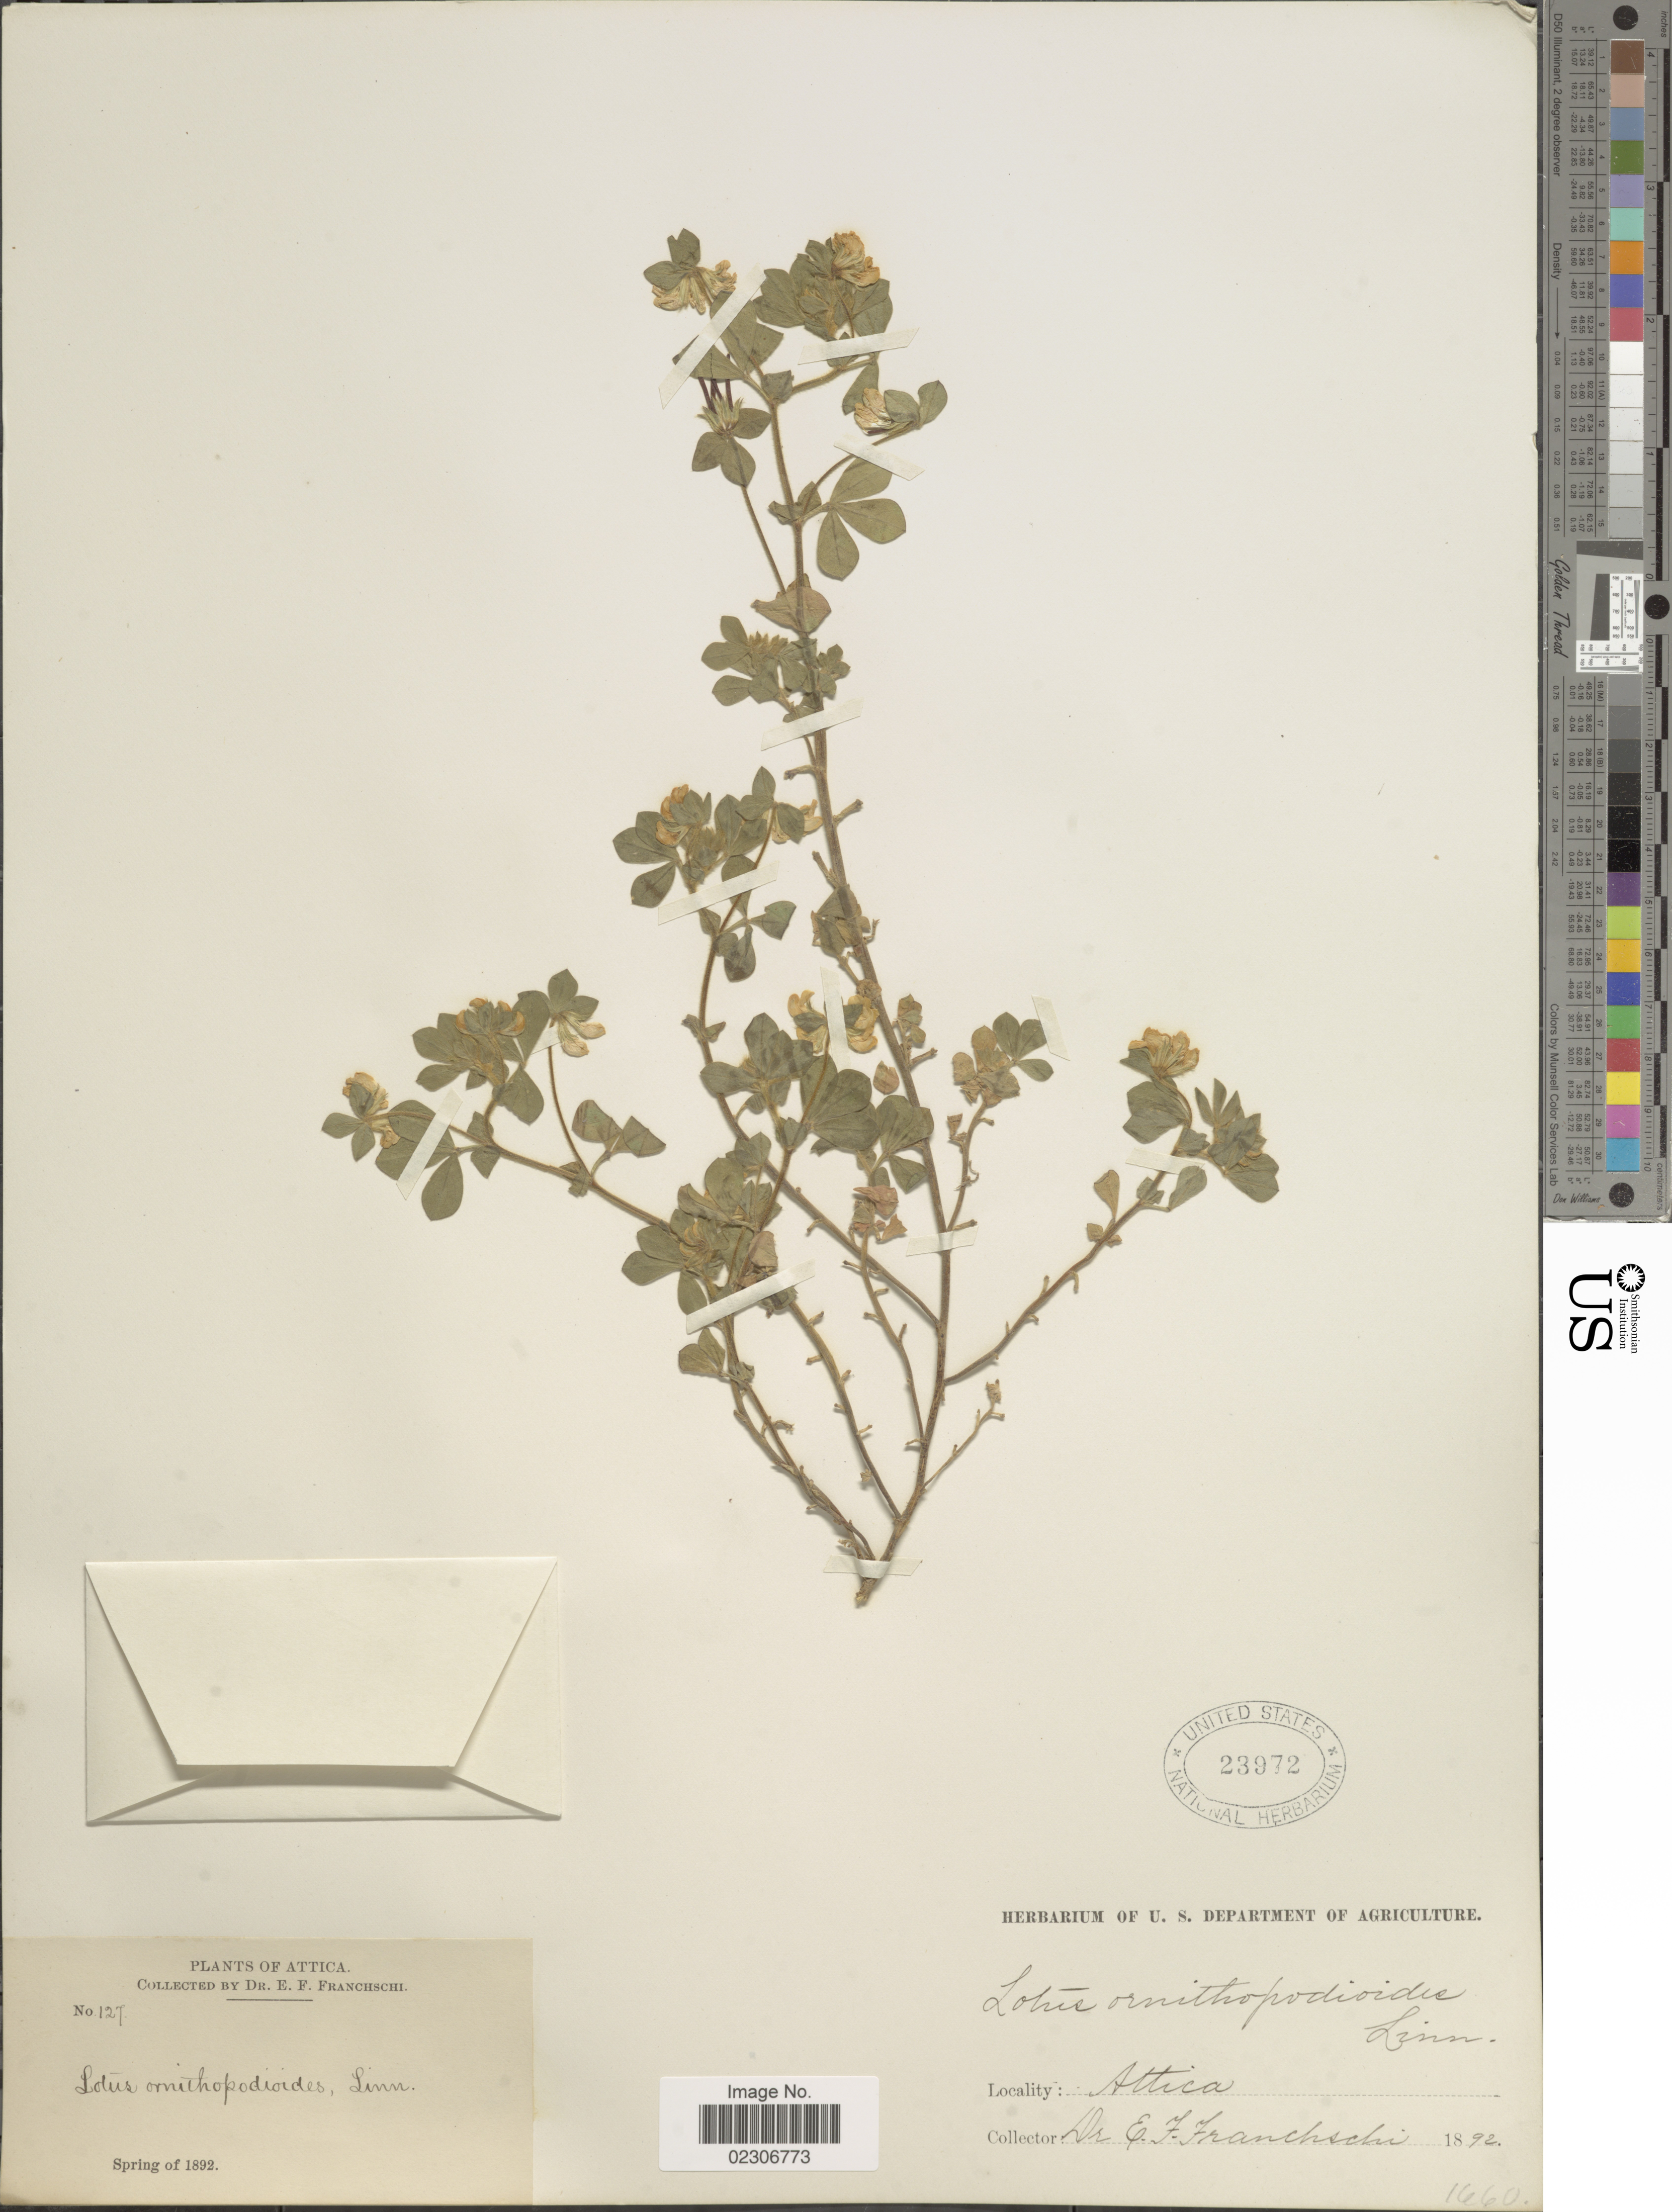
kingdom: Plantae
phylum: Tracheophyta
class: Magnoliopsida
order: Fabales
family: Fabaceae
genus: Lotus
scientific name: Lotus ornithopodioides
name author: L.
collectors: E. Franchschi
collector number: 127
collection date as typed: Spring of 1892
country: Greece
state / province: Attica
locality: Attica.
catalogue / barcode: US 23972